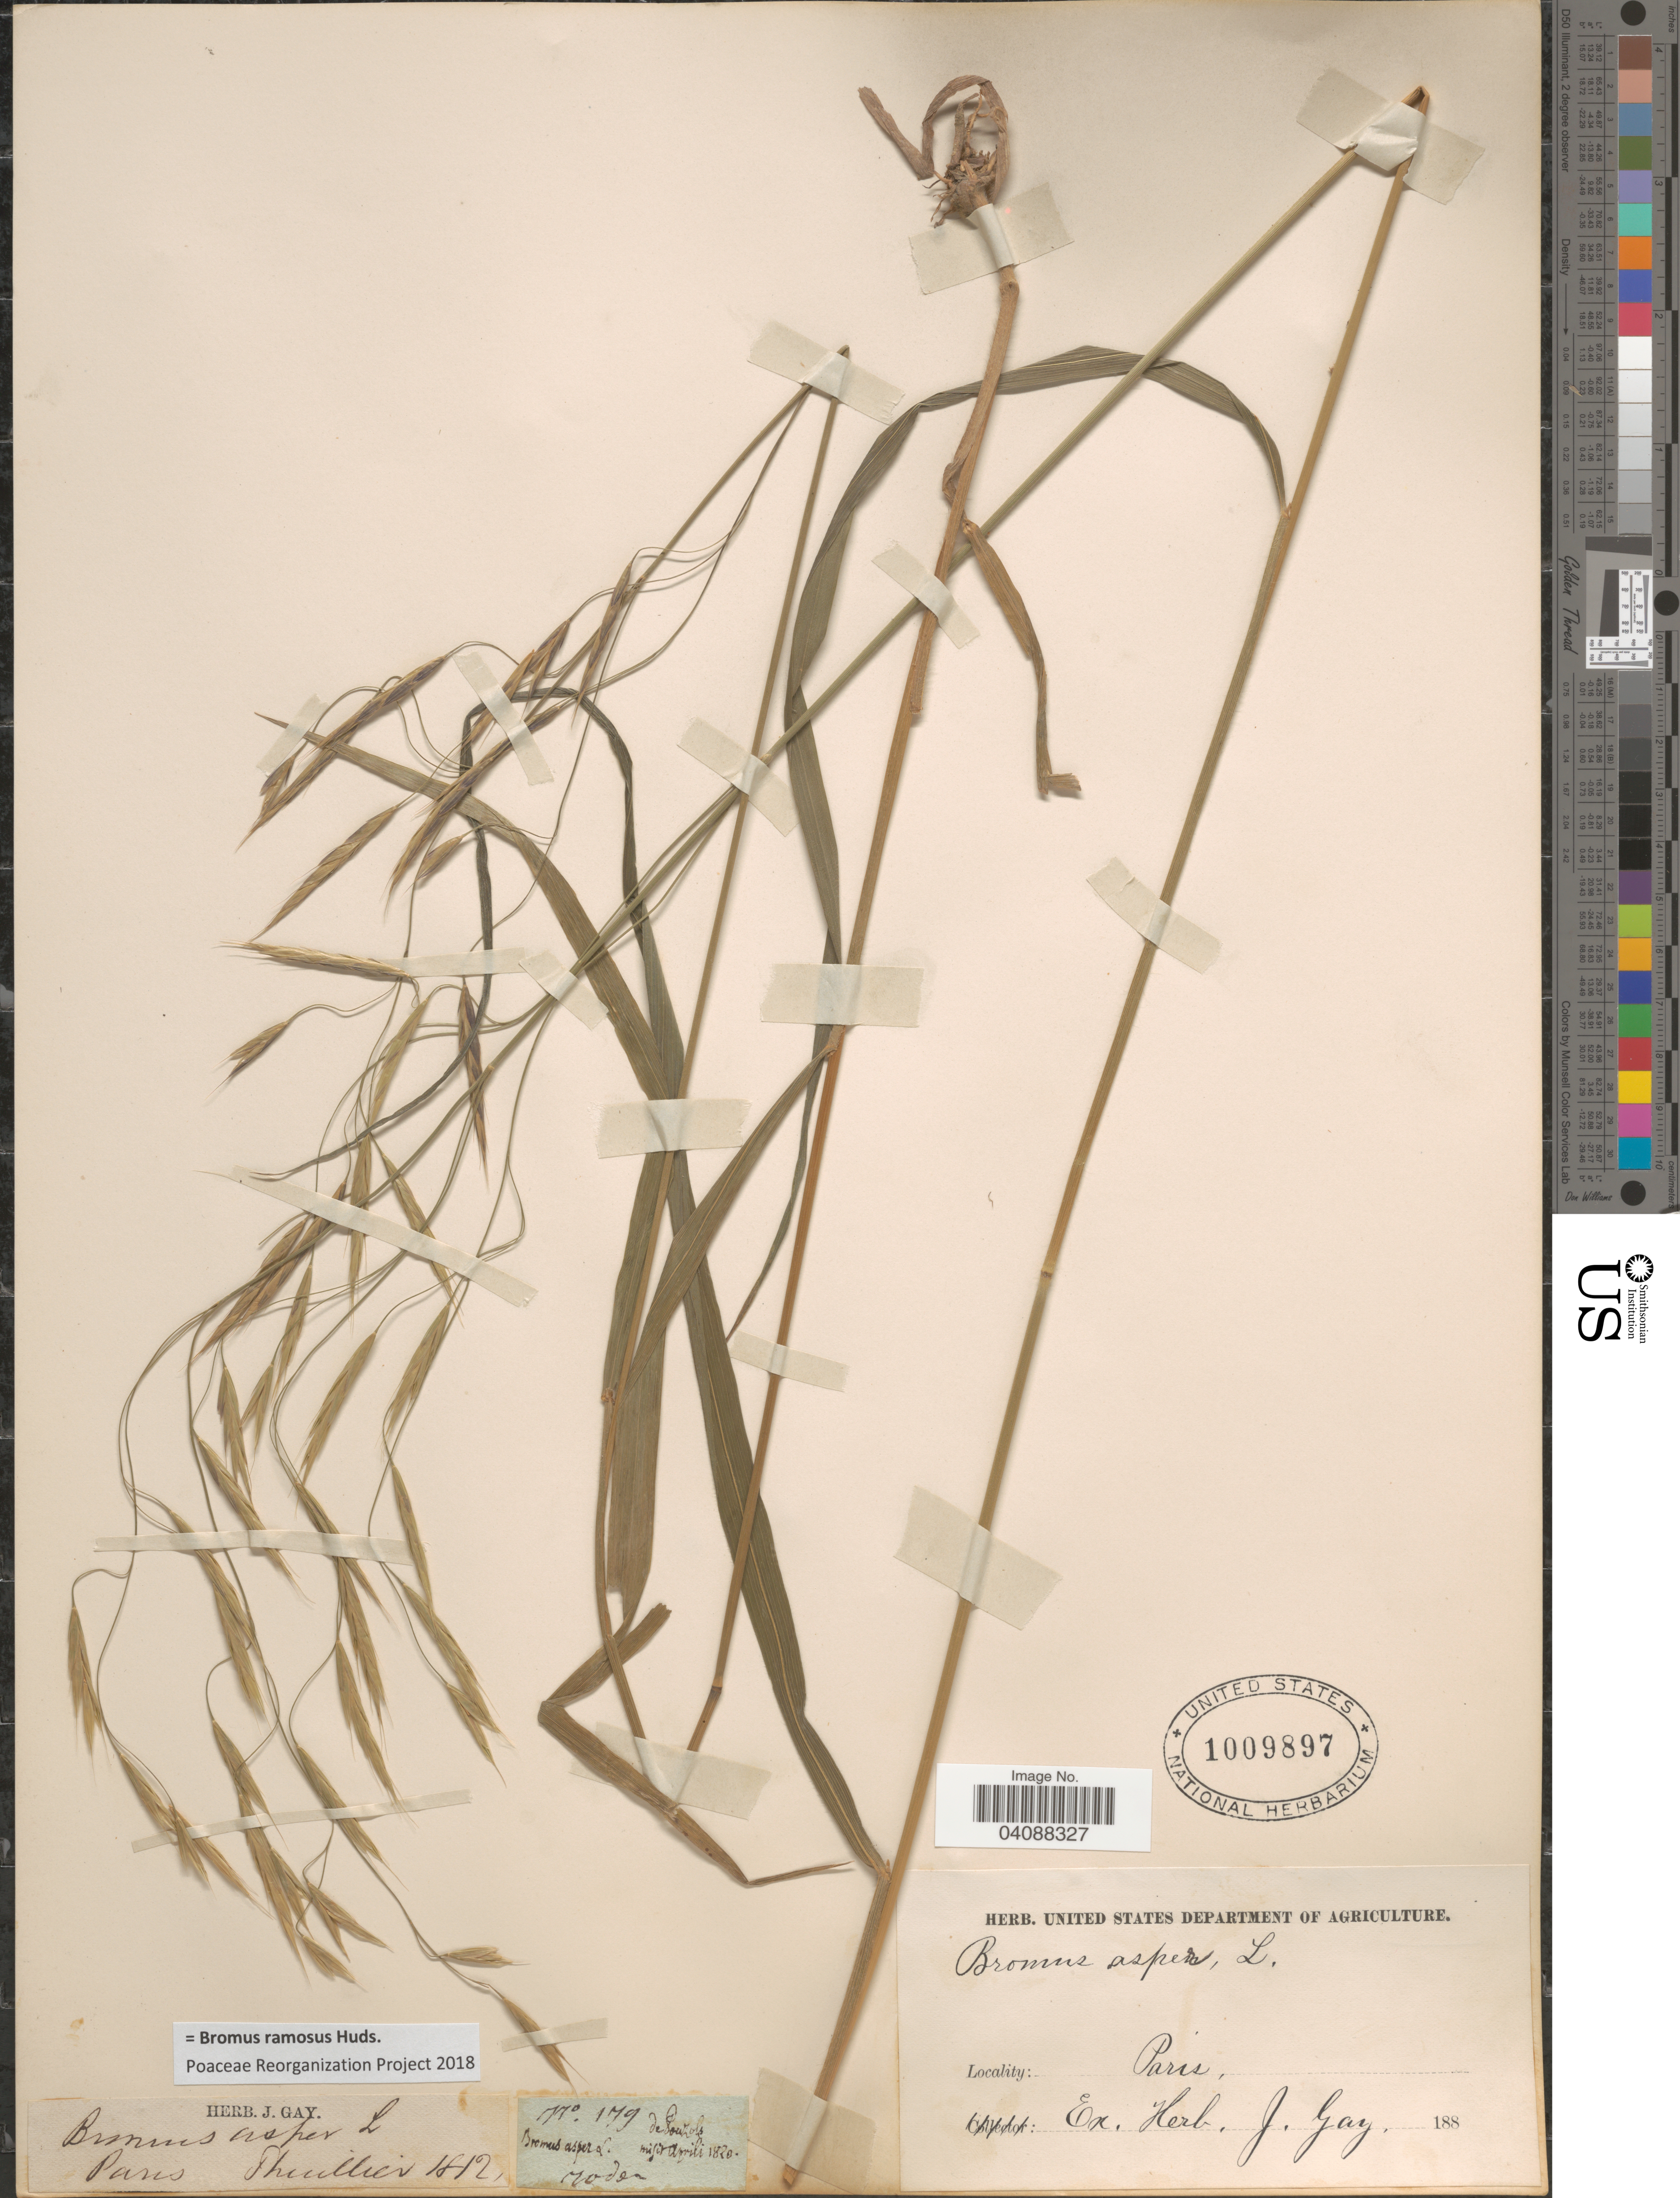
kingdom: Plantae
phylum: Tracheophyta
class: Liliopsida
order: Poales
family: Poaceae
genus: Bromus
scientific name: Bromus ramosus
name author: Huds.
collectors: Thuillier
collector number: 179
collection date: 1812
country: France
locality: Paris.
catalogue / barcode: US 1009897